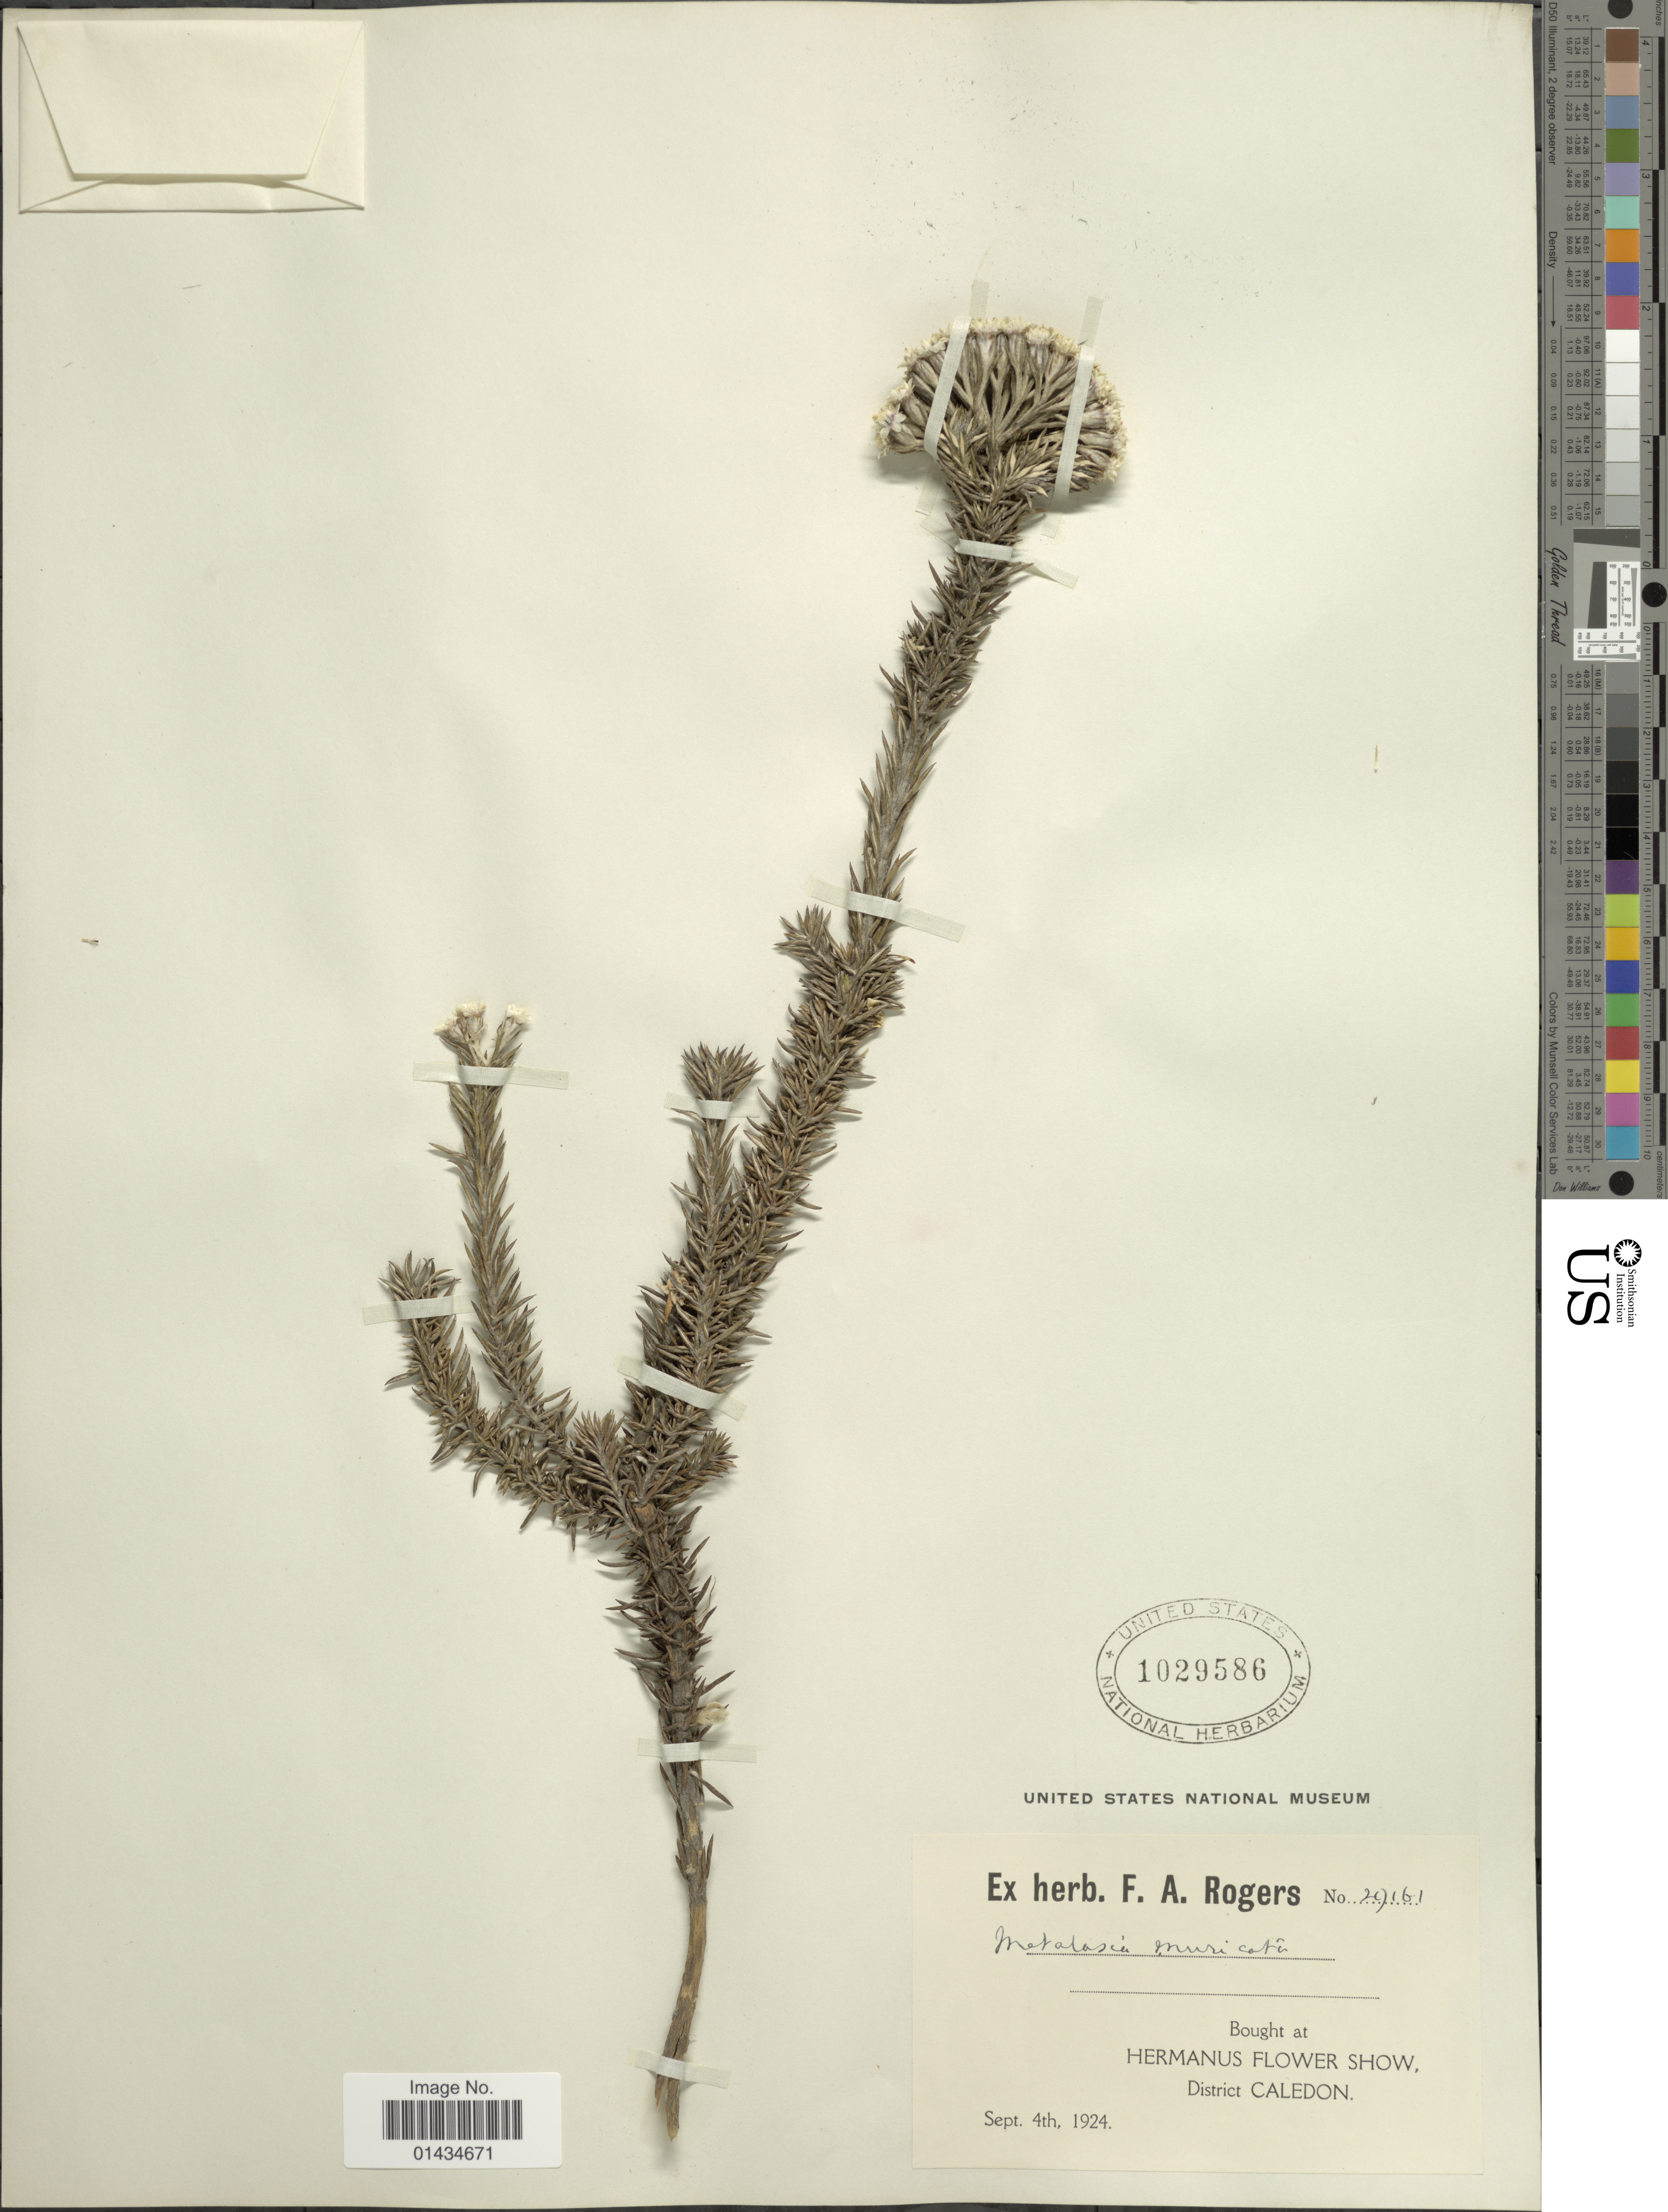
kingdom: Plantae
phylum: Tracheophyta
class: Magnoliopsida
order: Asterales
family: Asteraceae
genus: Metalasia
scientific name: Metalasia muricata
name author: (L.) D. Don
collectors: ex herb. F. A. Rogers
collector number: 29161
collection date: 1924-09-04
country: South Africa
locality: District Caledon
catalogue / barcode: US 1029586